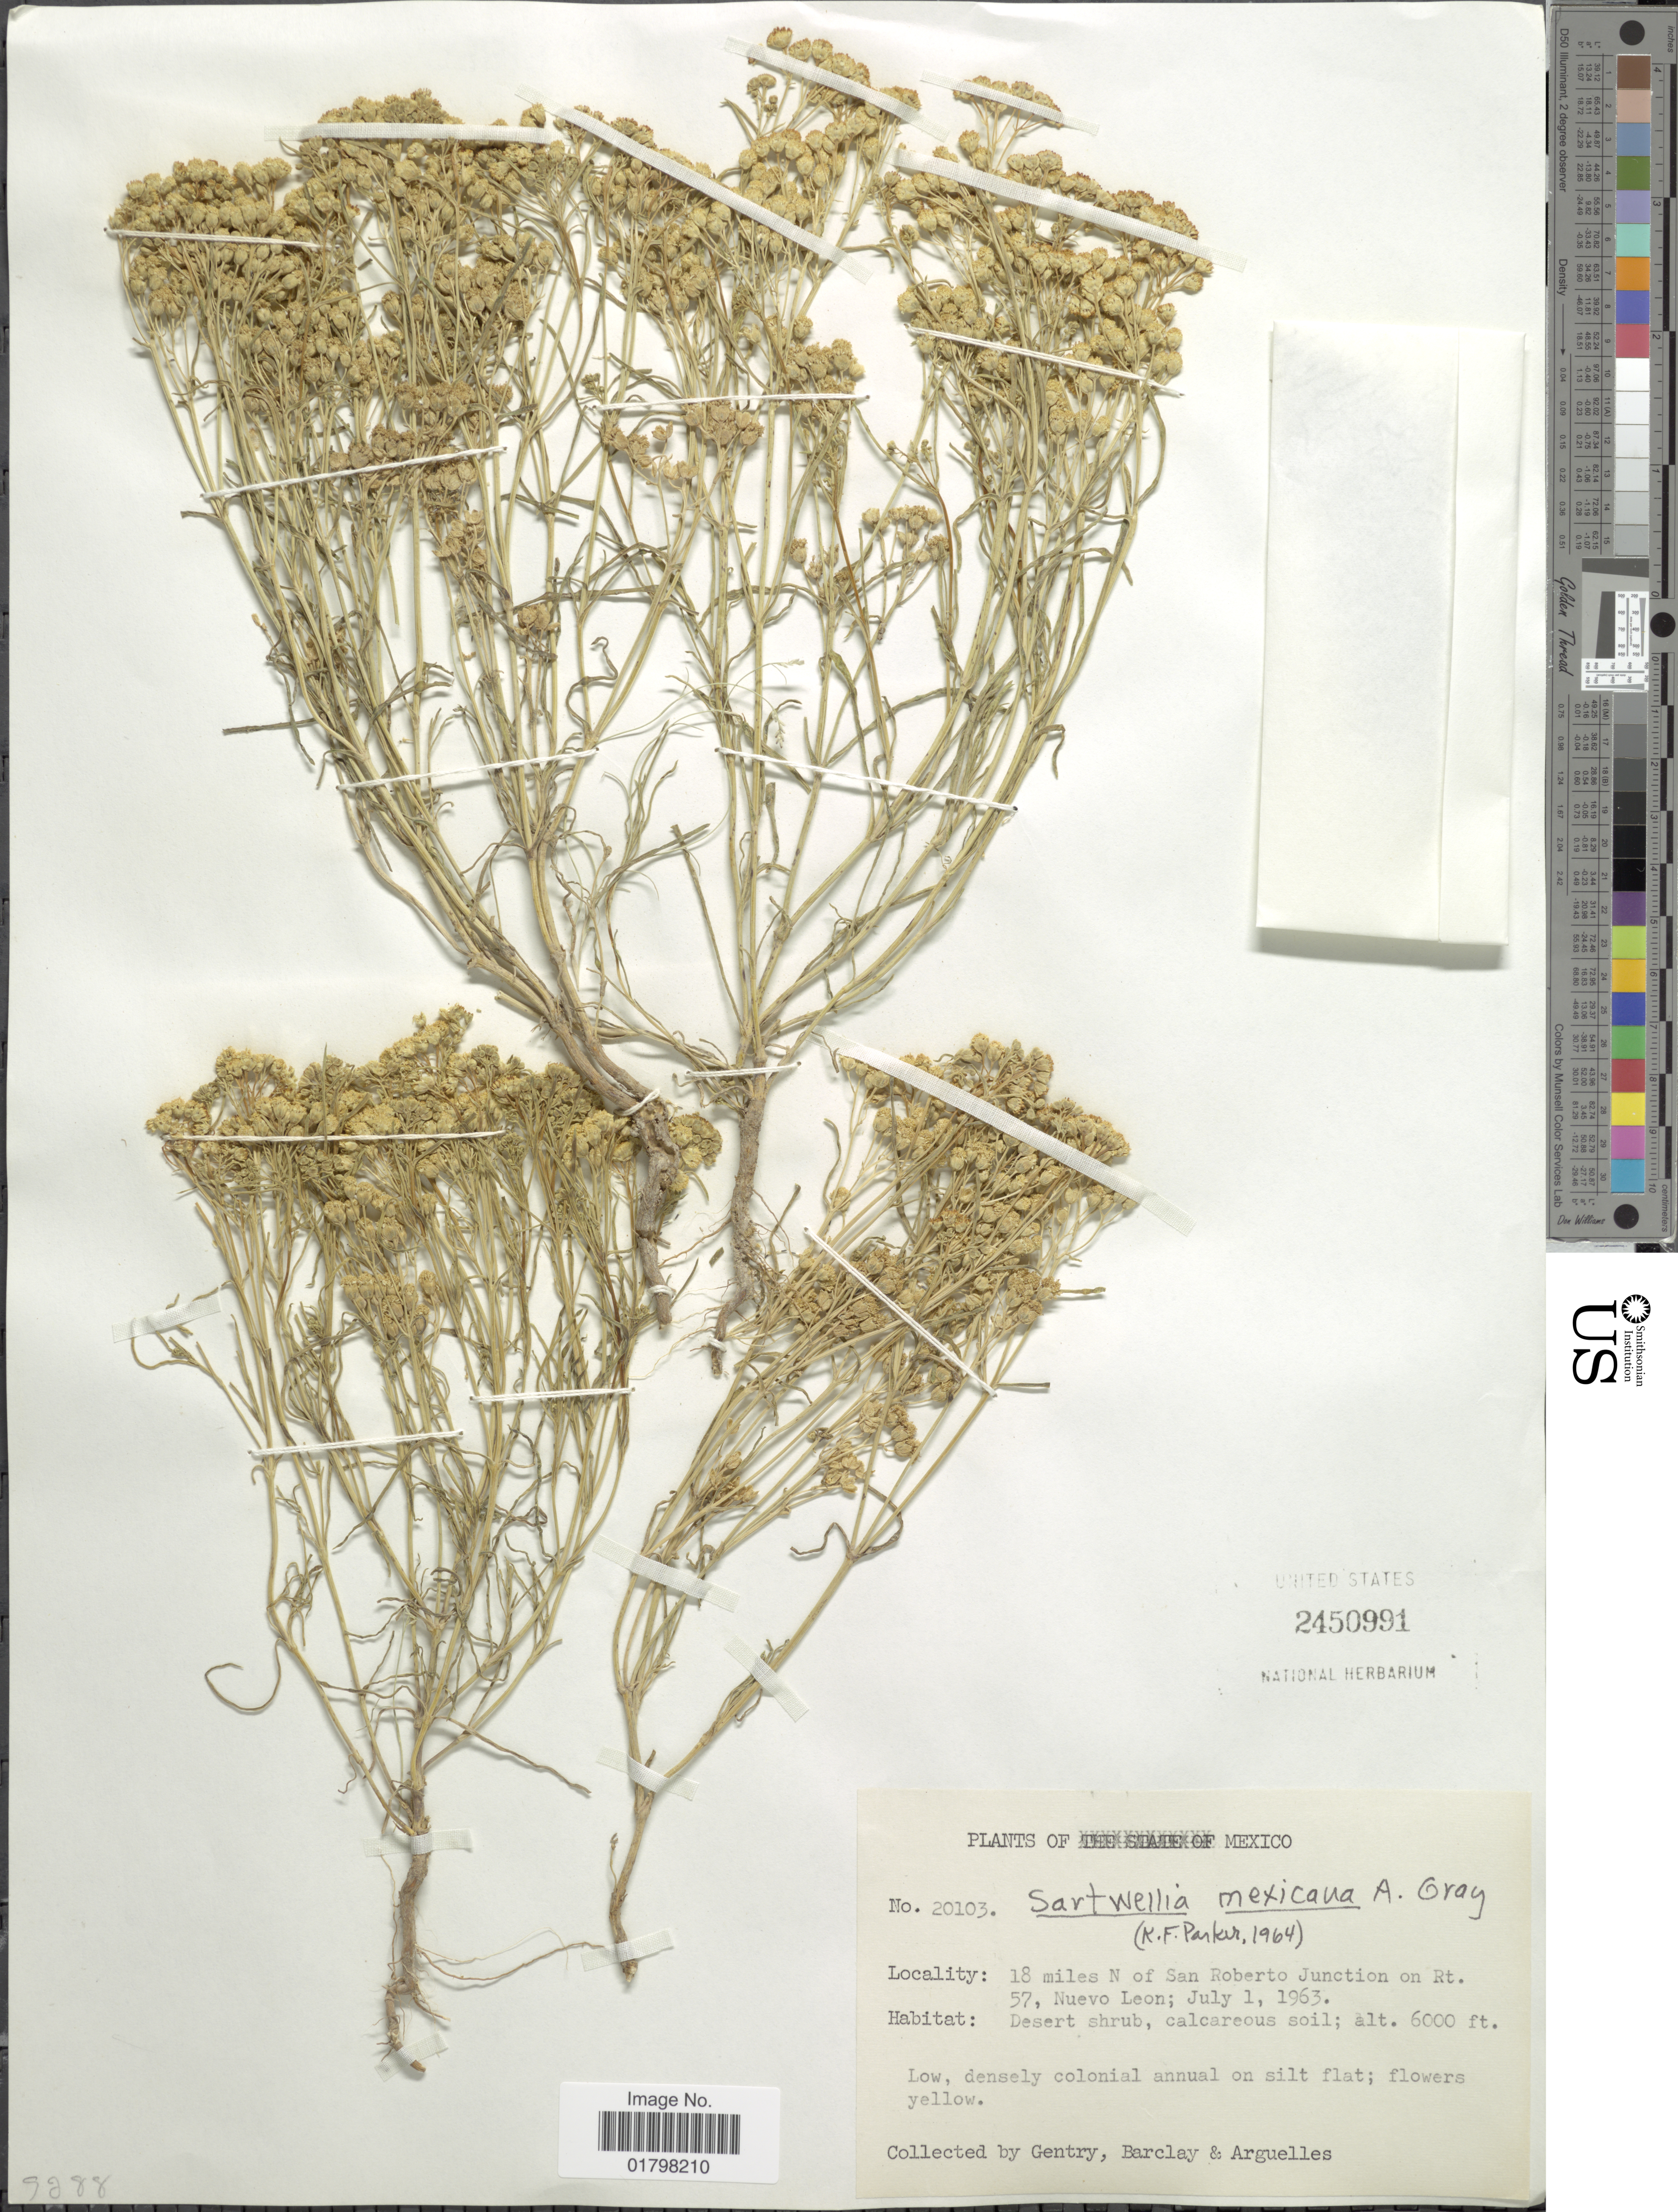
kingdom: Plantae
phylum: Tracheophyta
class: Magnoliopsida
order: Asterales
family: Asteraceae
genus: Sartwellia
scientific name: Sartwellia mexicana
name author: A. Gray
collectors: Gentry, --, -- Barclay & Arguelles, --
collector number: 20103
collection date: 1963-07-01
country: Mexico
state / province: Nuevo León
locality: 18 miles N of San Roberto Junction on Rt. 57, Nuevo Leon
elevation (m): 1829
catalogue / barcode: US 2450991